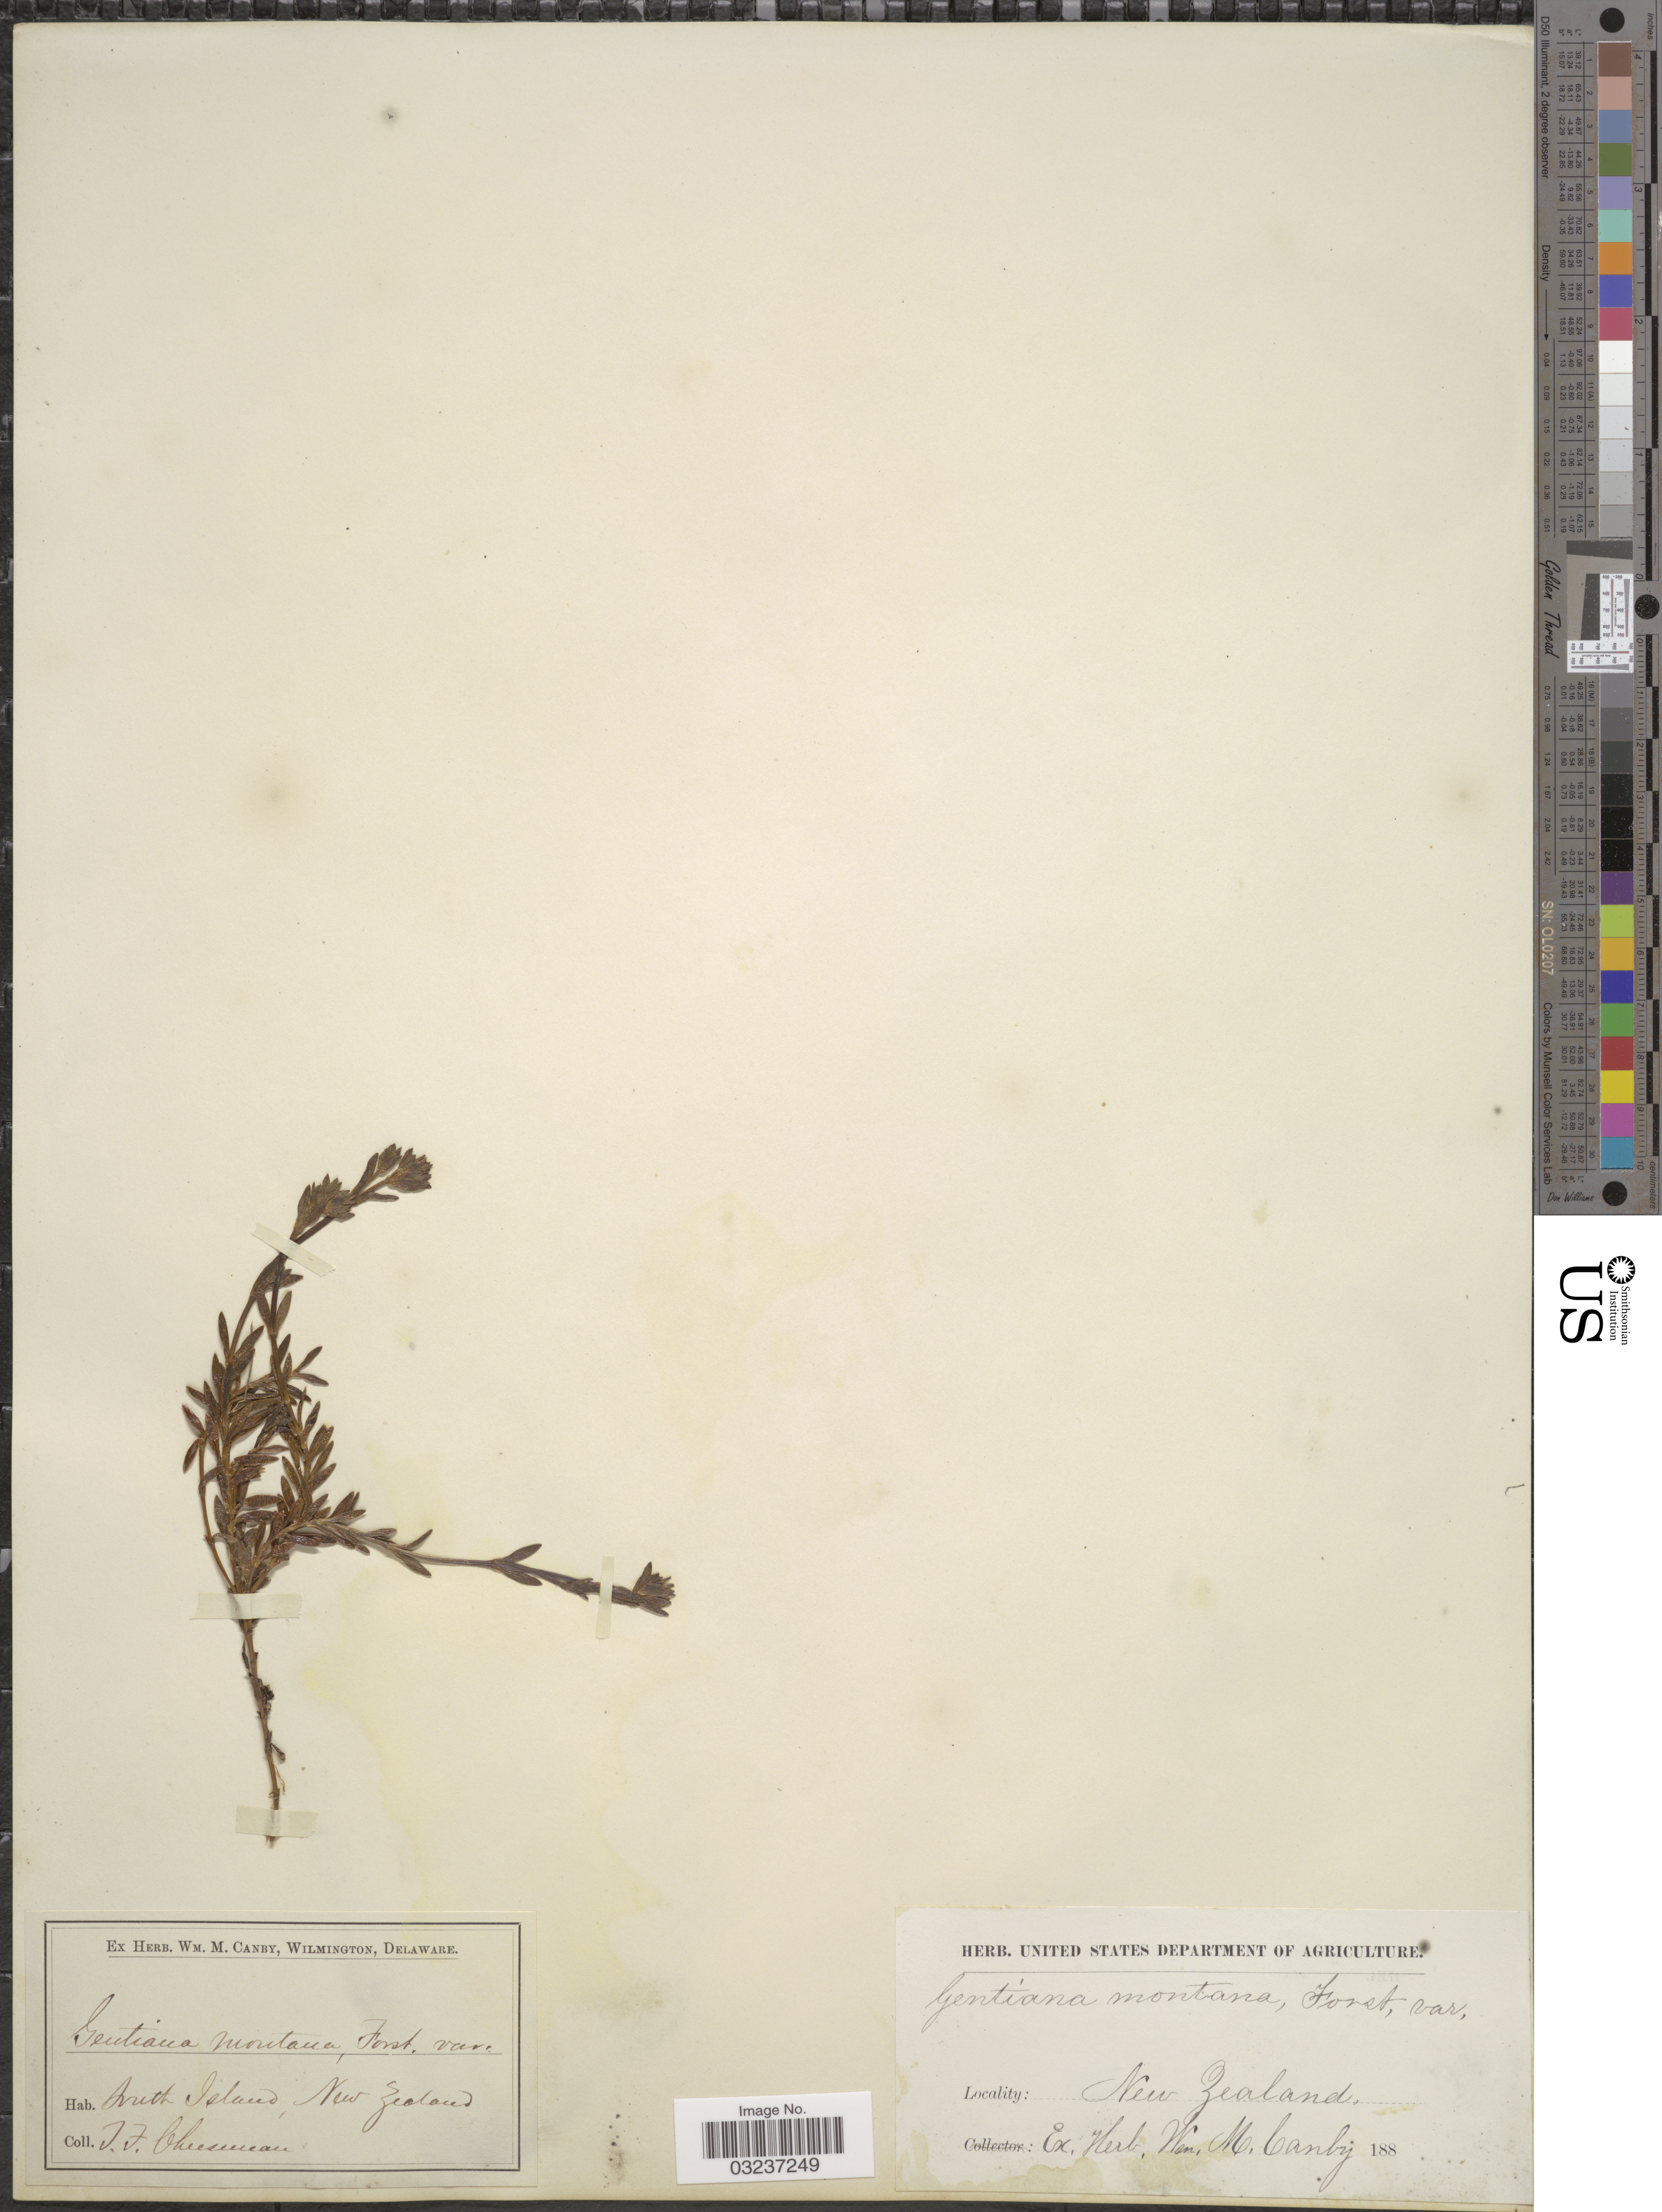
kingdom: Plantae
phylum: Tracheophyta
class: Magnoliopsida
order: Gentianales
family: Gentianaceae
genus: Gentiana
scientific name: Gentiana montana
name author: G. Forst.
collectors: T. F. Cheeseman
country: New Zealand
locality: South Island.